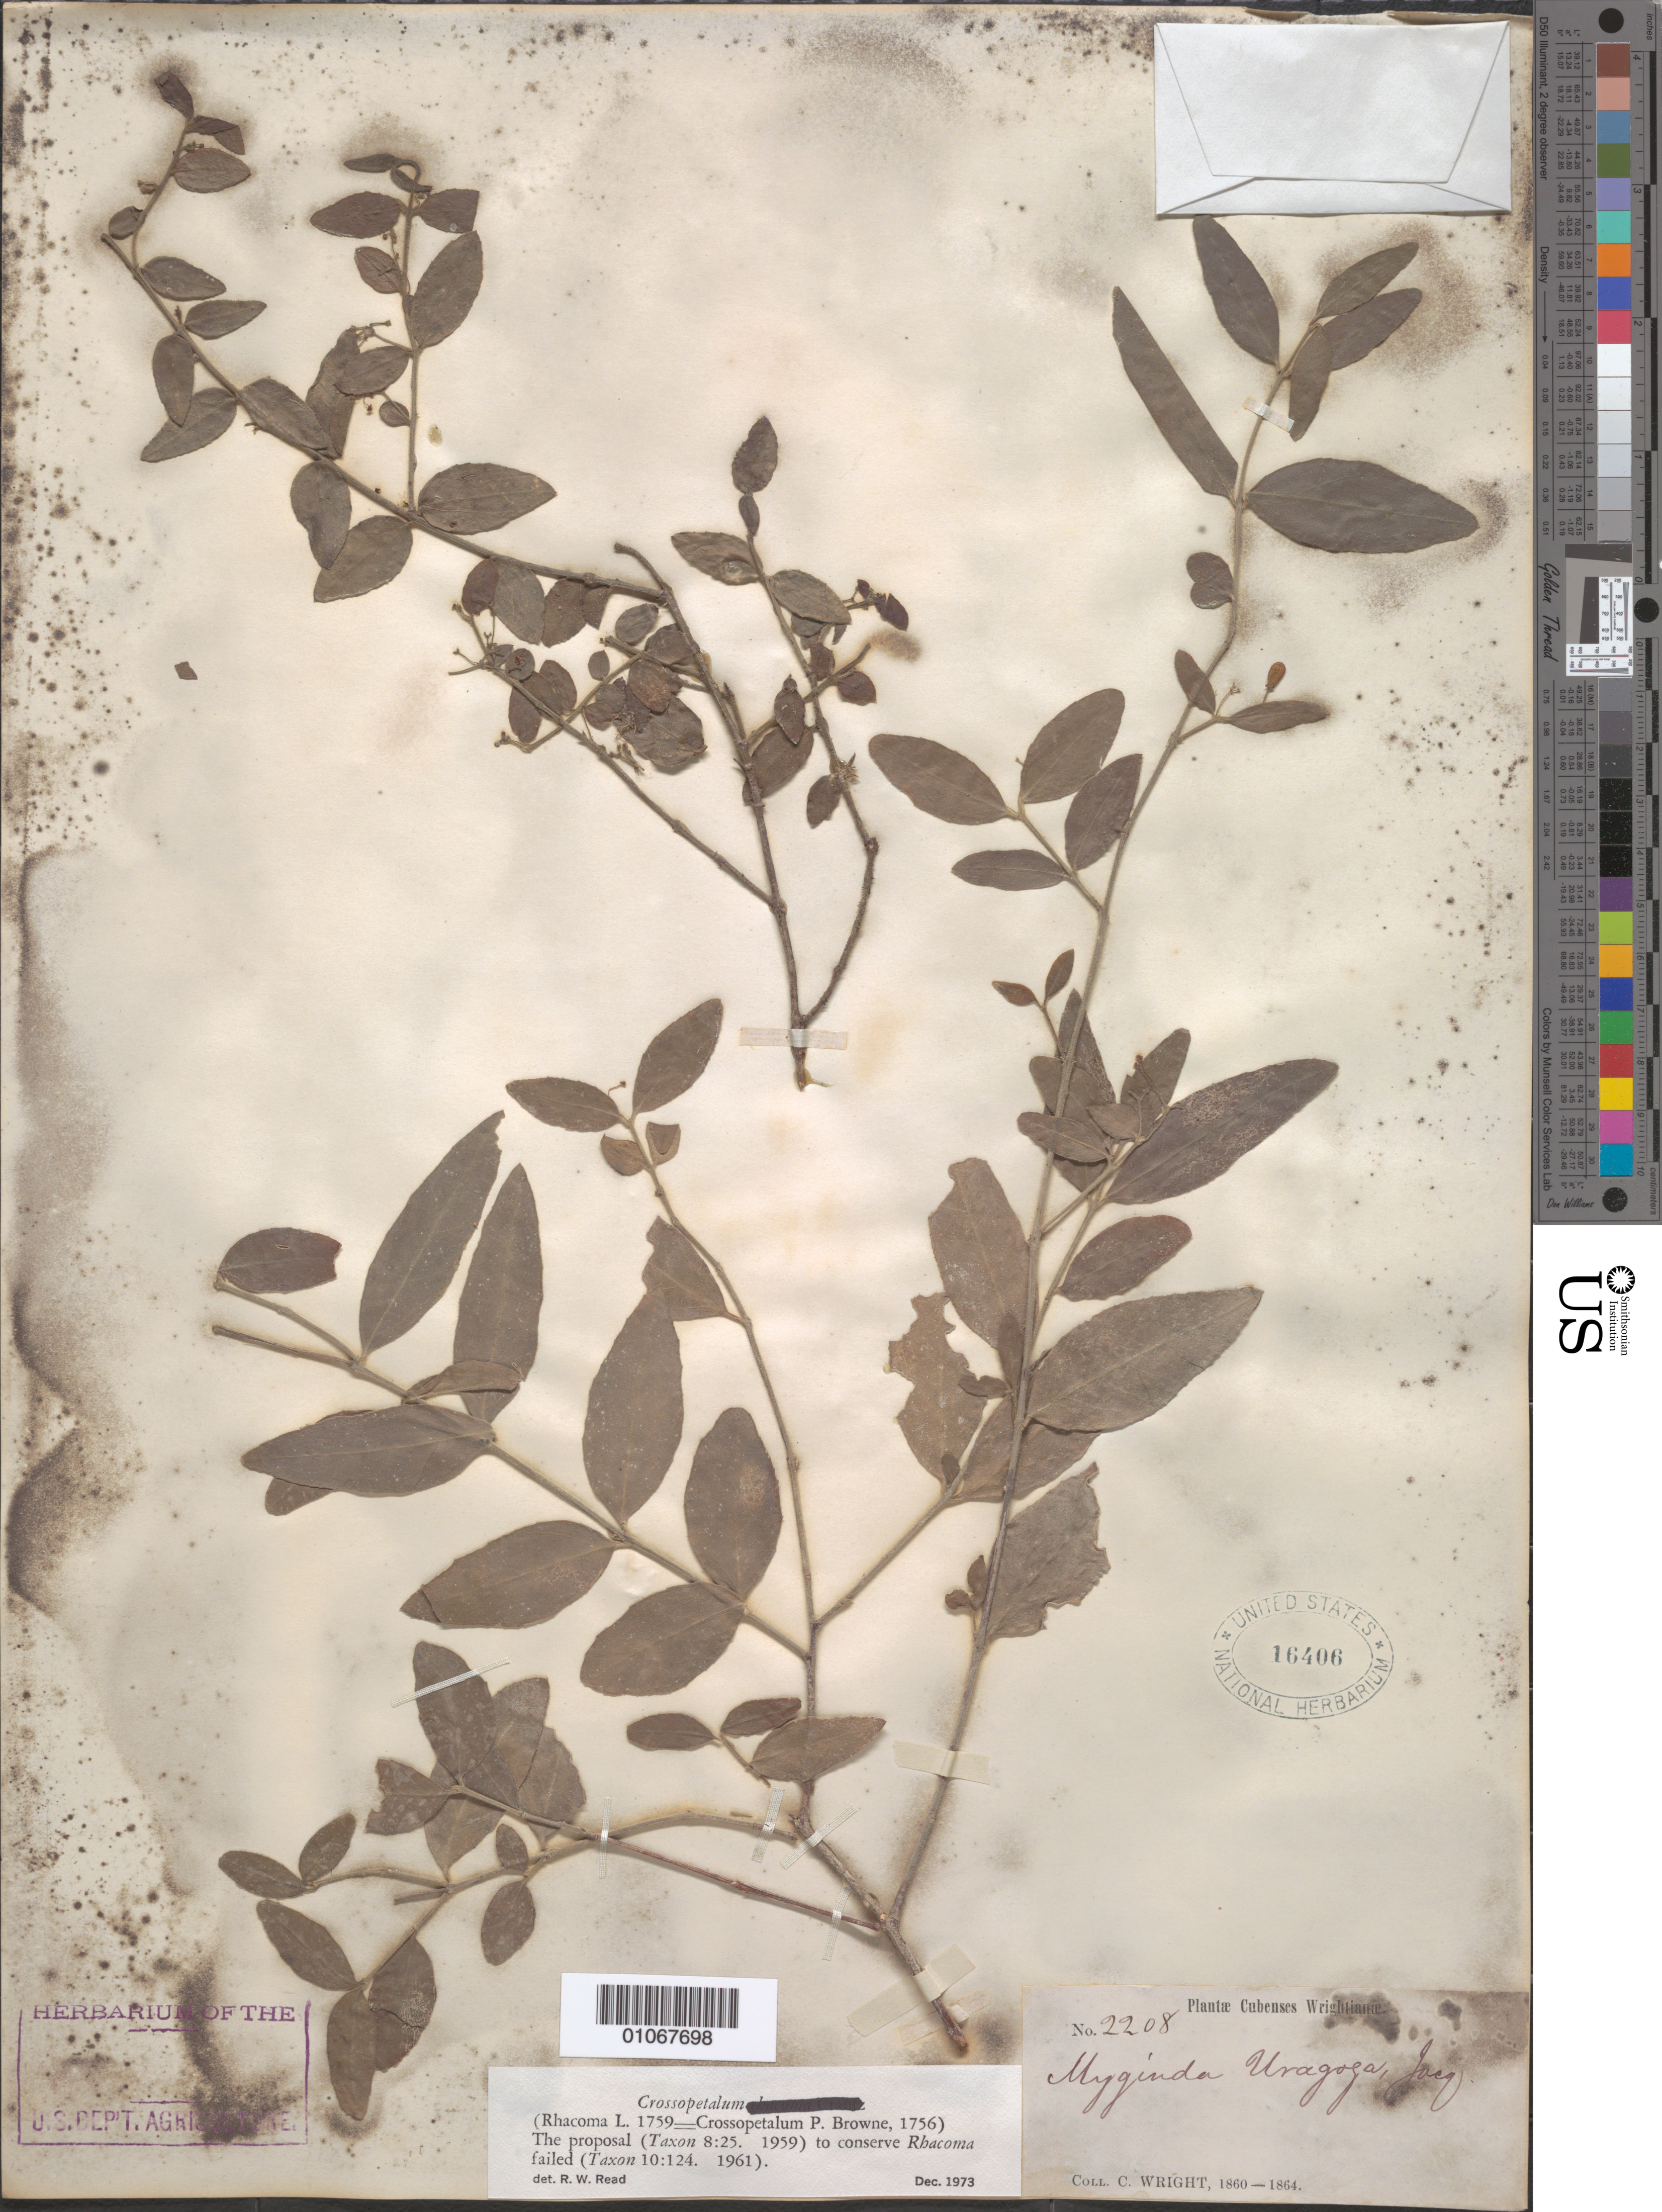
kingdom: Plantae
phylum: Tracheophyta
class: Magnoliopsida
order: Celastrales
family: Celastraceae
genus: Crossopetalum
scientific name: Crossopetalum uragoga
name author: (Jacq.) Kuntze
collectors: C. Wright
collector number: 2208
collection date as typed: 01 Jan 1860 to 31 Dec 1864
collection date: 1860-01-01/1864-12-31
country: Cuba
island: Cuba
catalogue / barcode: US 16406